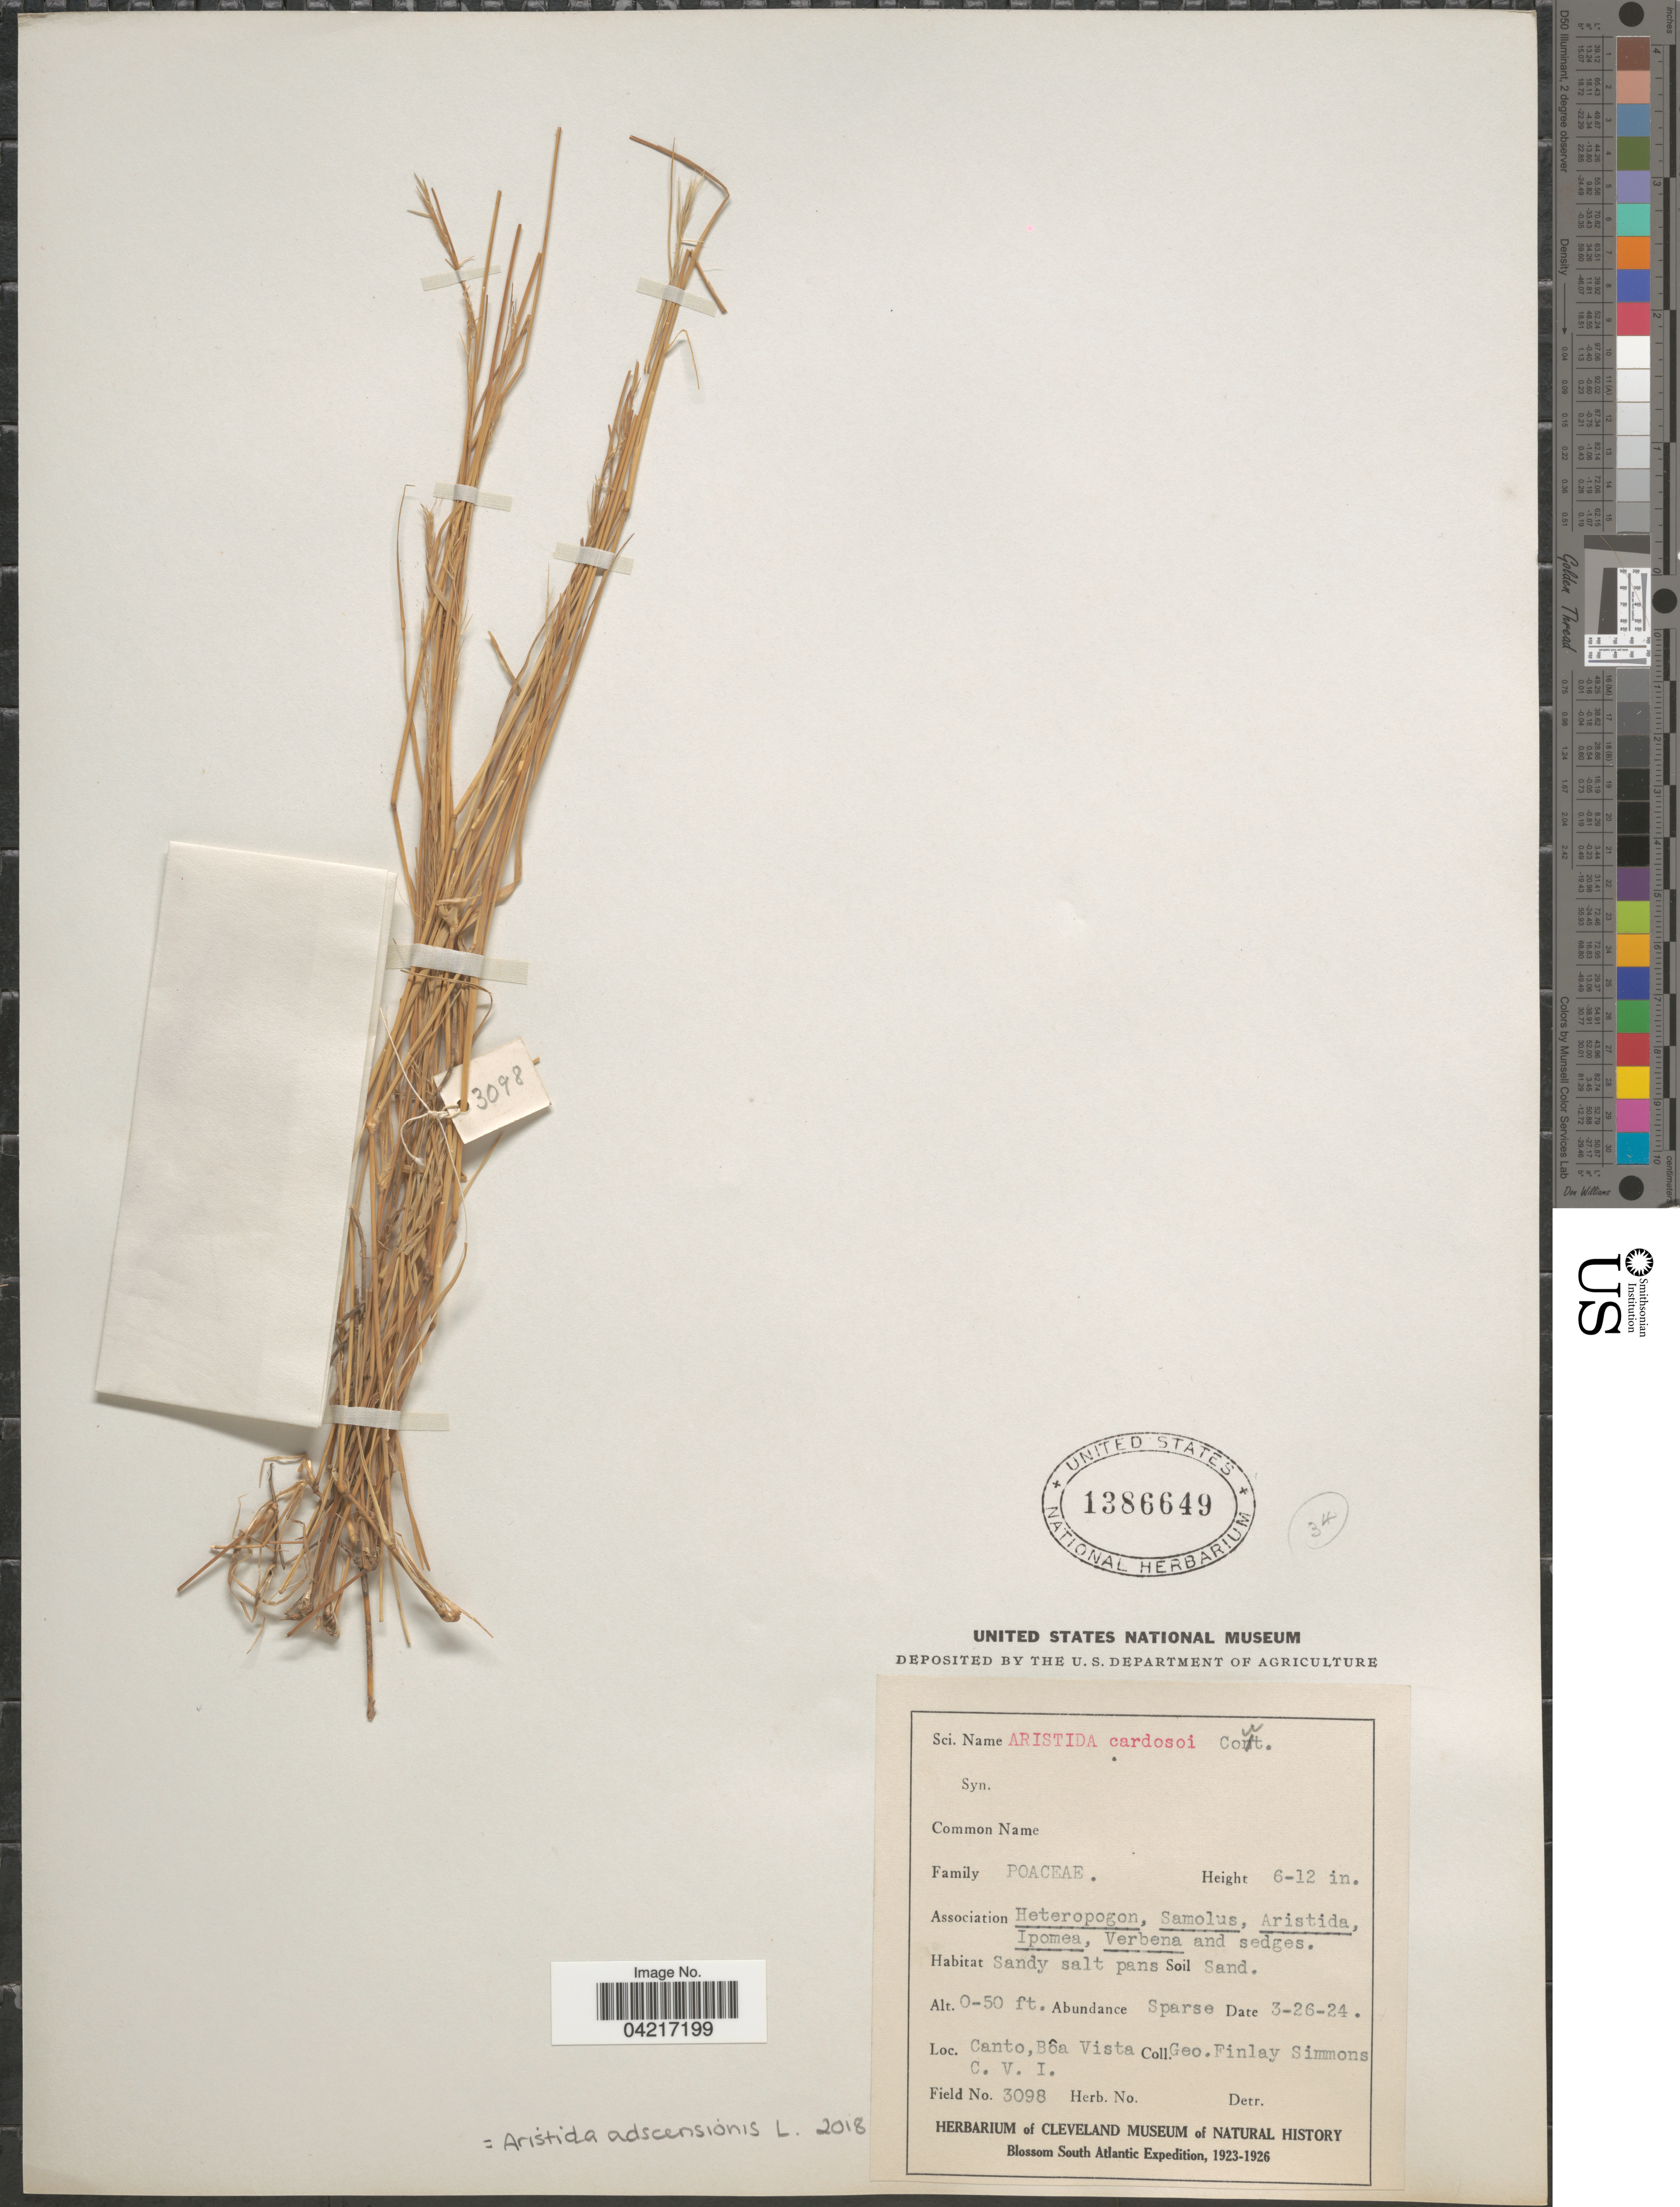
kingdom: Plantae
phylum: Tracheophyta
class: Liliopsida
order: Poales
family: Poaceae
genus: Aristida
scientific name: Aristida adscensionis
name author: L.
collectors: G. Simmons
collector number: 3098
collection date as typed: Transcribed d/m/y: 26/3/24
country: Cape Verde Islands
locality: Canto, Bôa Vista C. V. I. Blossom South Atlantic Expedition, 1923-1926.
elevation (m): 0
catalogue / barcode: US 1386649